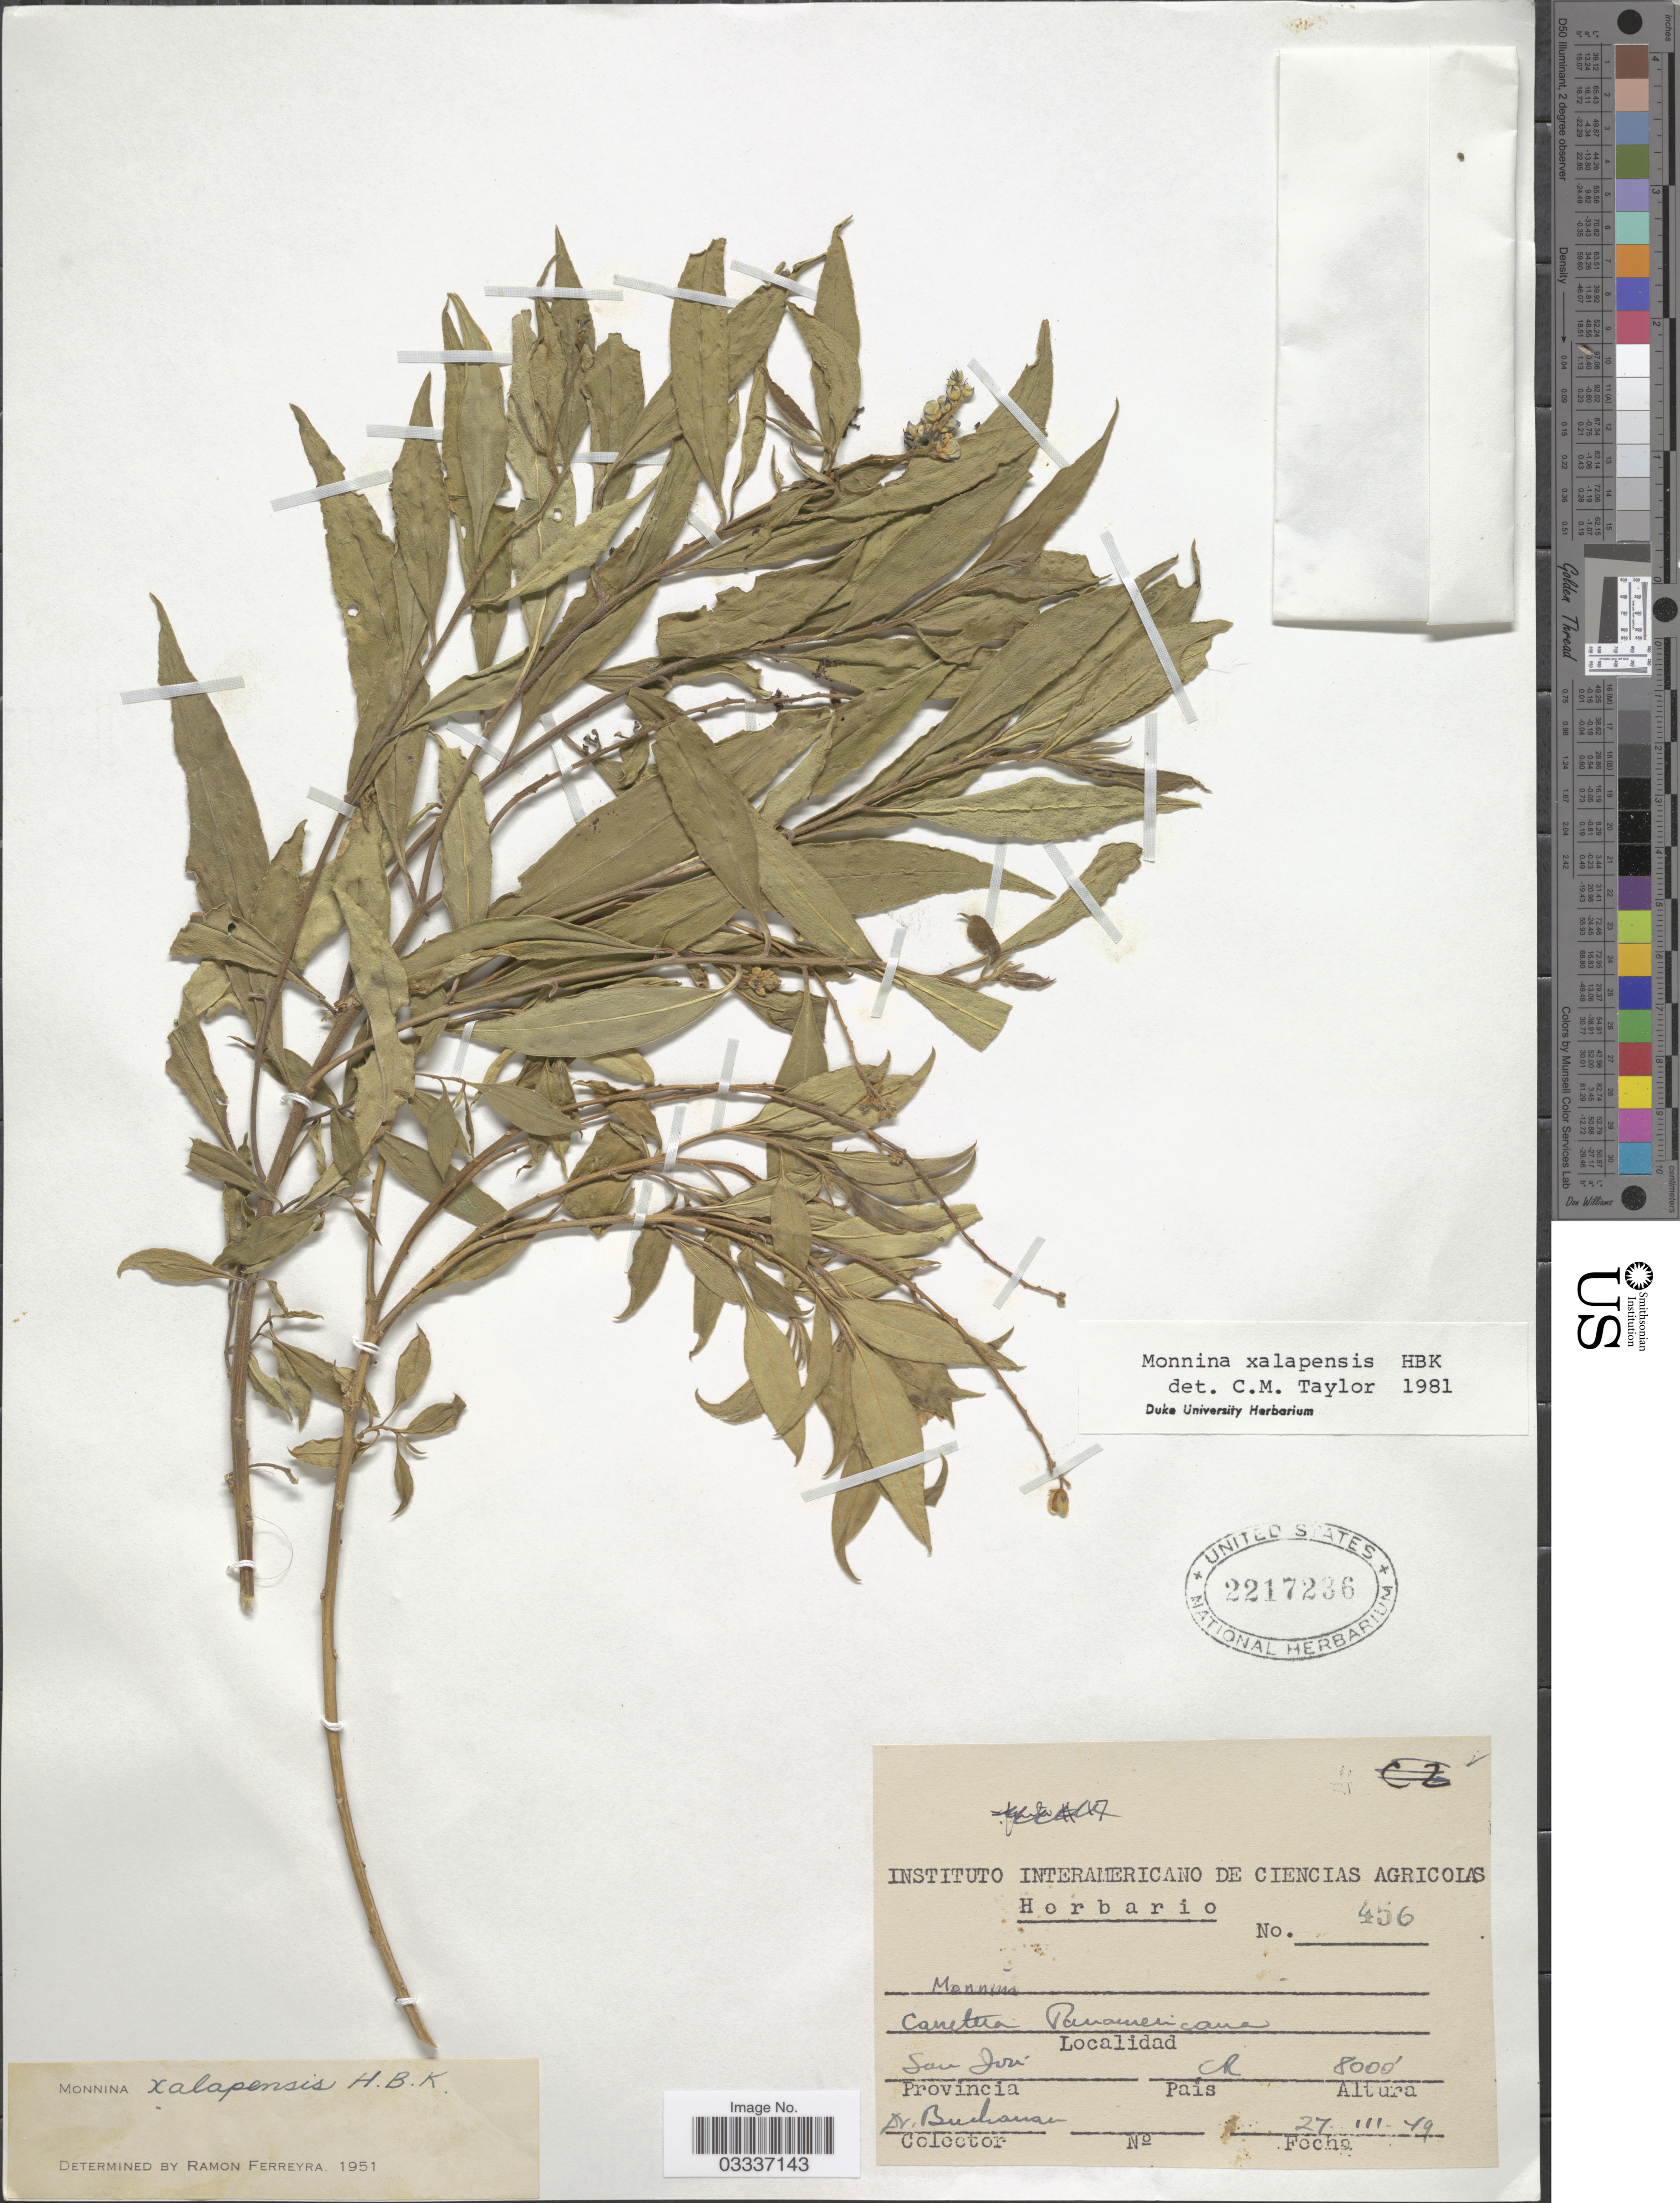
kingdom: Plantae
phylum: Tracheophyta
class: Magnoliopsida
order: Fabales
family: Polygalaceae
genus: Monnina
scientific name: Monnina xalapensis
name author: Kunth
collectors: -. Buchanan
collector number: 456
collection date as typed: Transcribed d/m/y: 27/3/49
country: Costa Rica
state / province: San José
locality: Carretera Panamericana.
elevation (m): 2438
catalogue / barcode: US 2217236